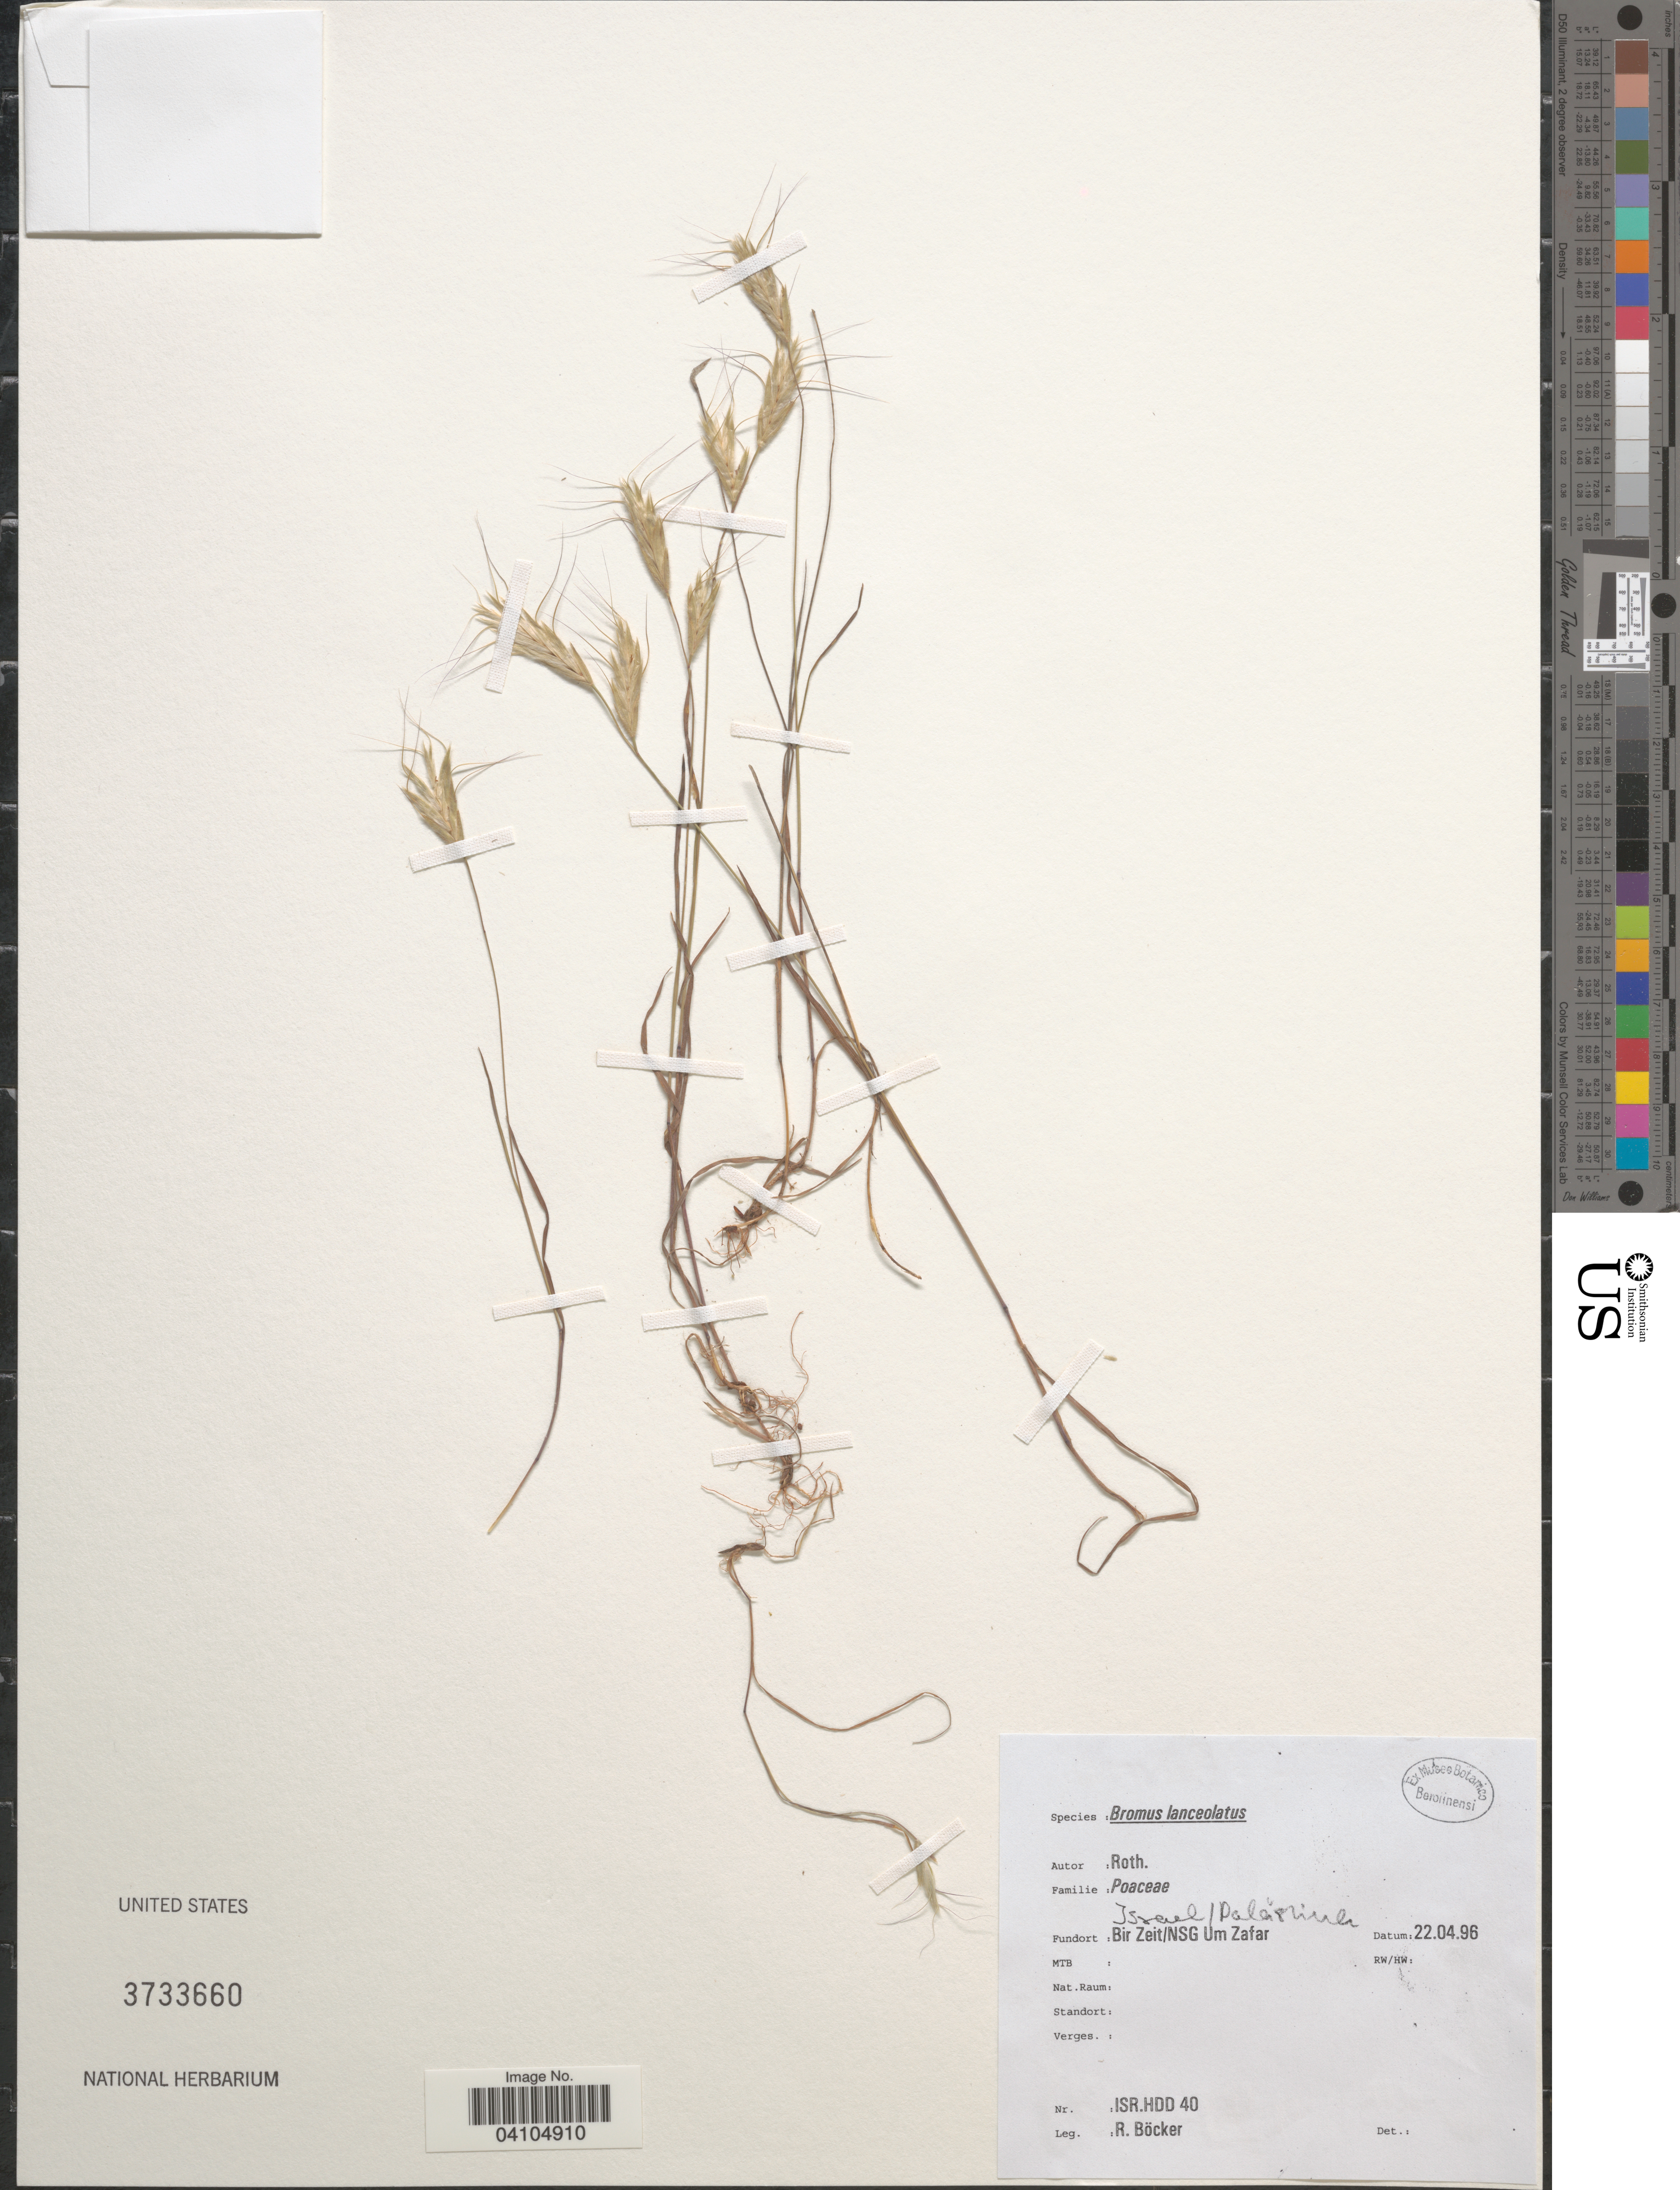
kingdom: Plantae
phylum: Tracheophyta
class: Liliopsida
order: Poales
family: Poaceae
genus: Bromus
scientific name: Bromus lanceolatus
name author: Roth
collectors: R. Böcker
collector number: ISR HDD 40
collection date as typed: Transcribed d/m/y: 22/4/96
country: Israel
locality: Palastina. Bir Zeit/NSG Um Zafar.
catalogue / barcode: US 3733660